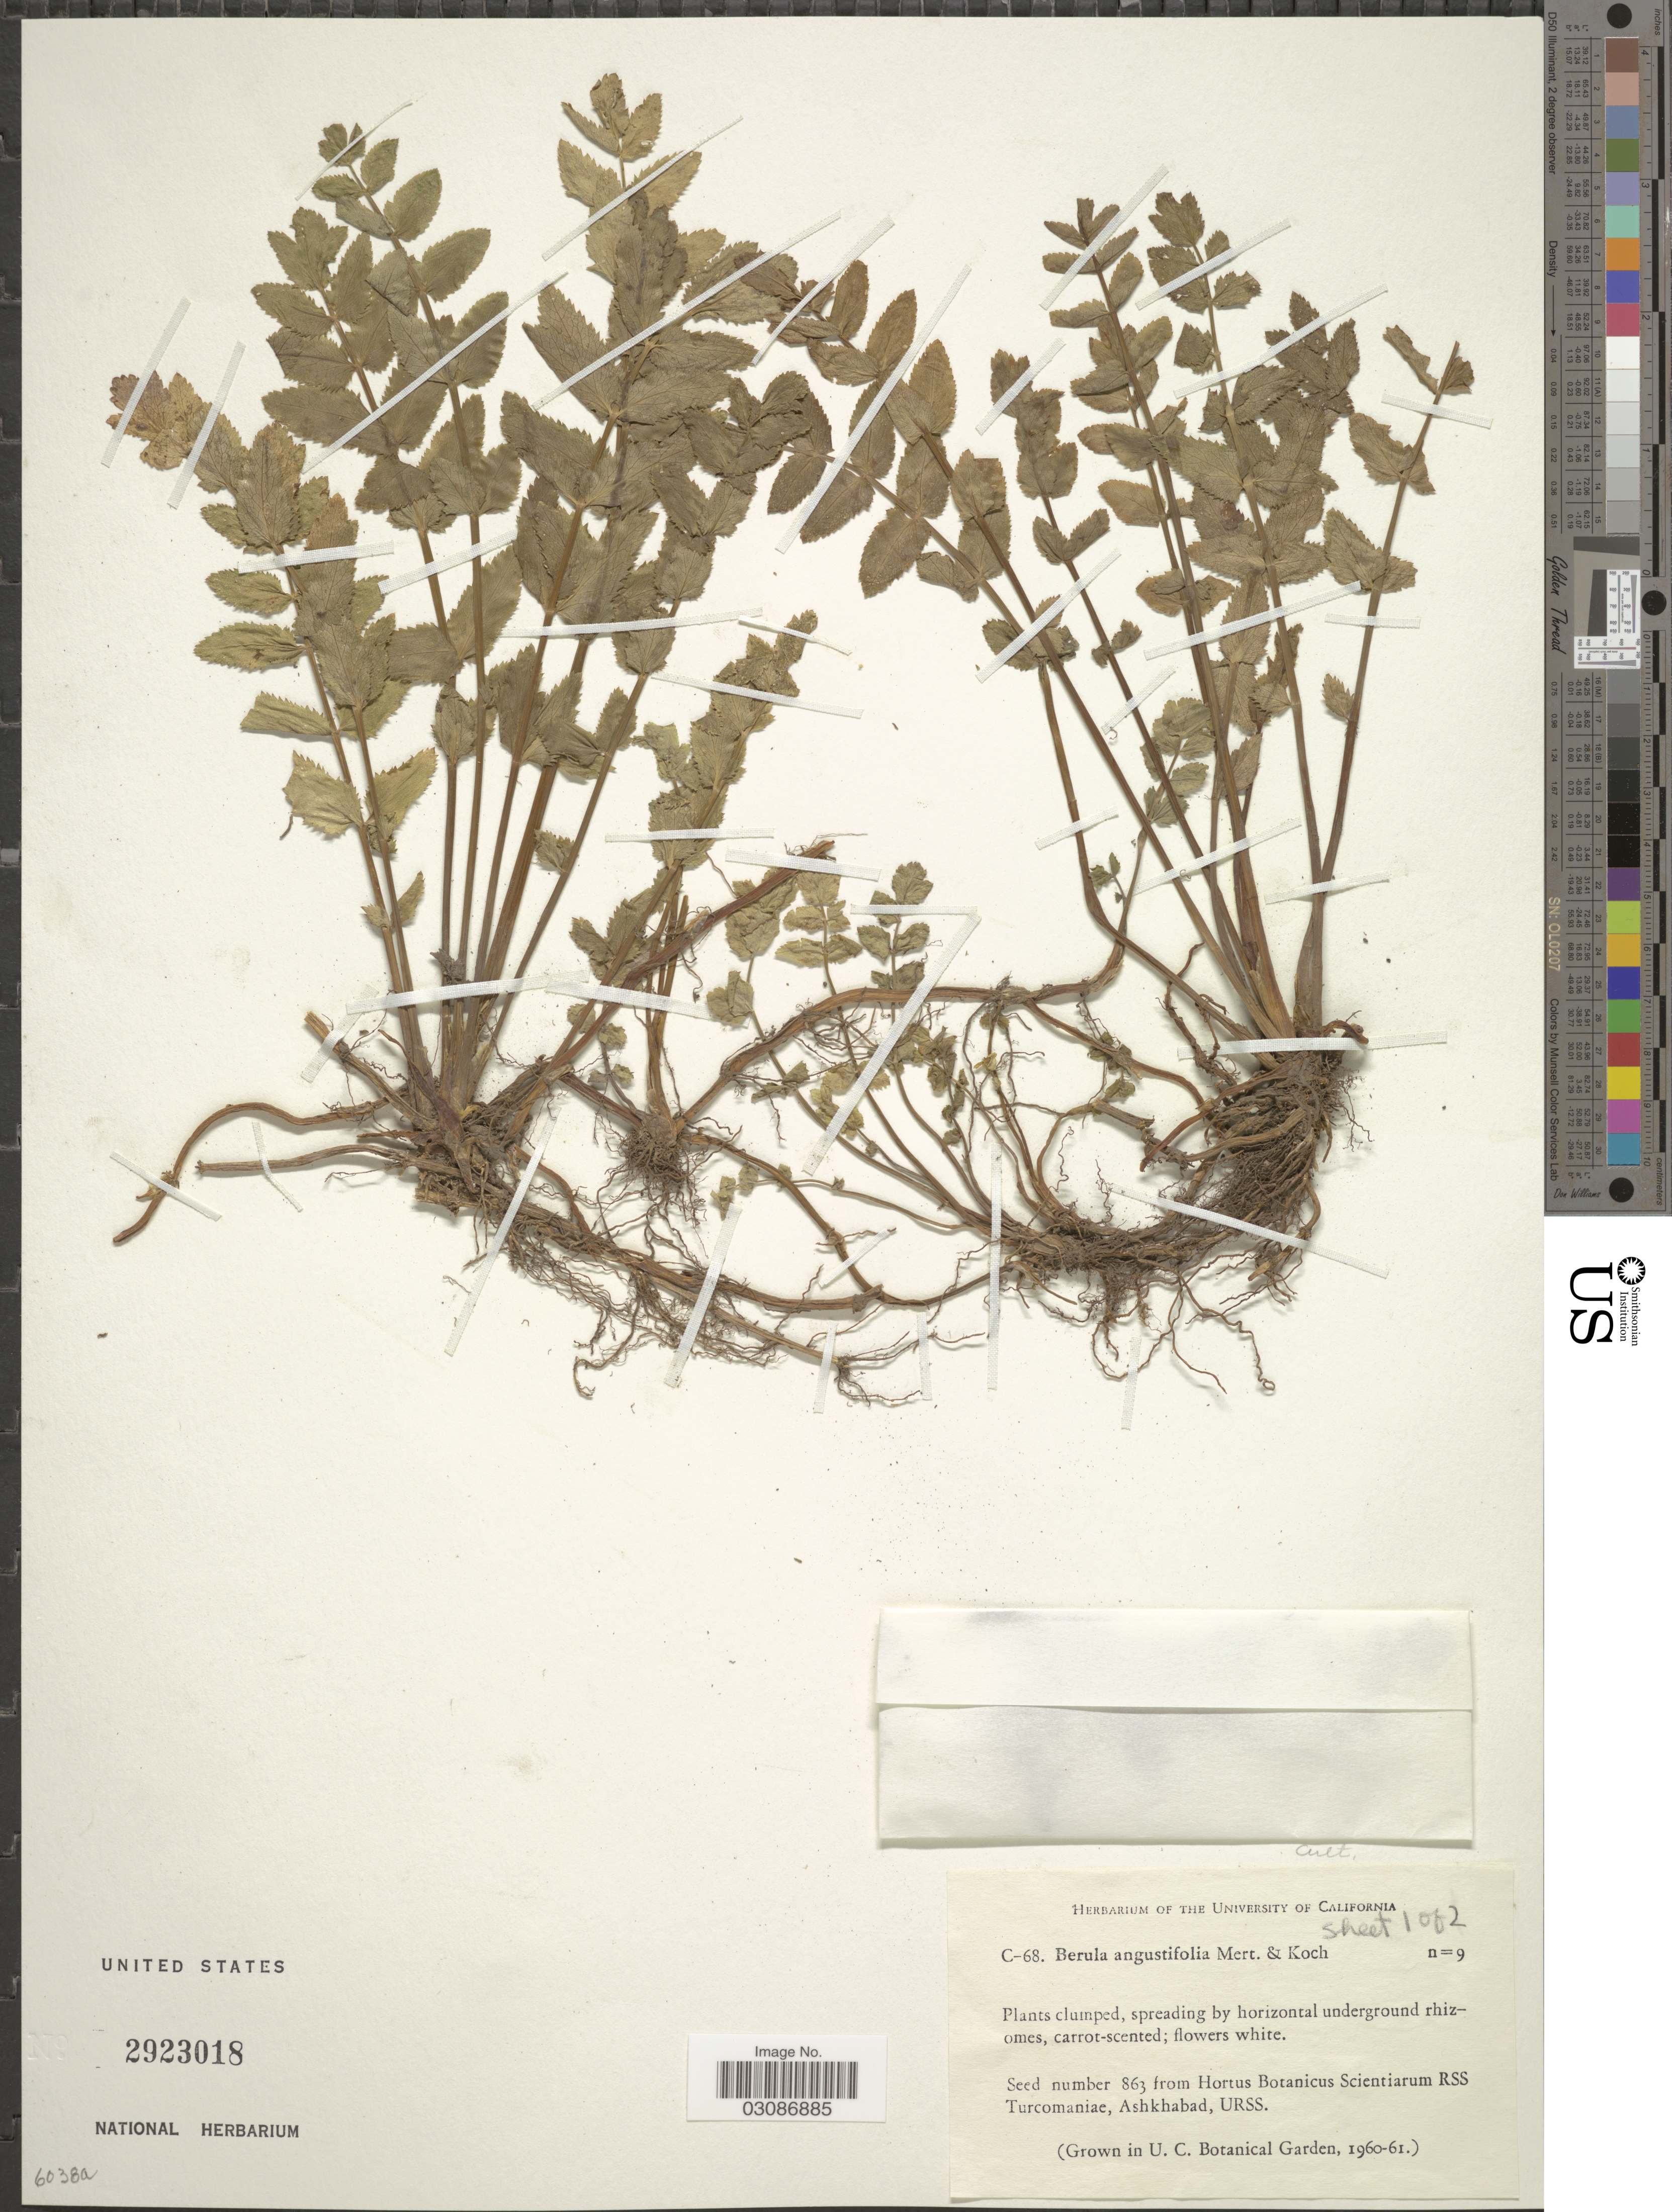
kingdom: Plantae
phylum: Tracheophyta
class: Magnoliopsida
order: Apiales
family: Apiaceae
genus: Berula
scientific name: Berula angustifolia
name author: Mert. & W.D.J. Koch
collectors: ex herb. Univ. of California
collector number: C-68?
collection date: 1960/1961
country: United States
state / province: California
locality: In U.C. Botanical Garden.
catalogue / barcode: US 2923018